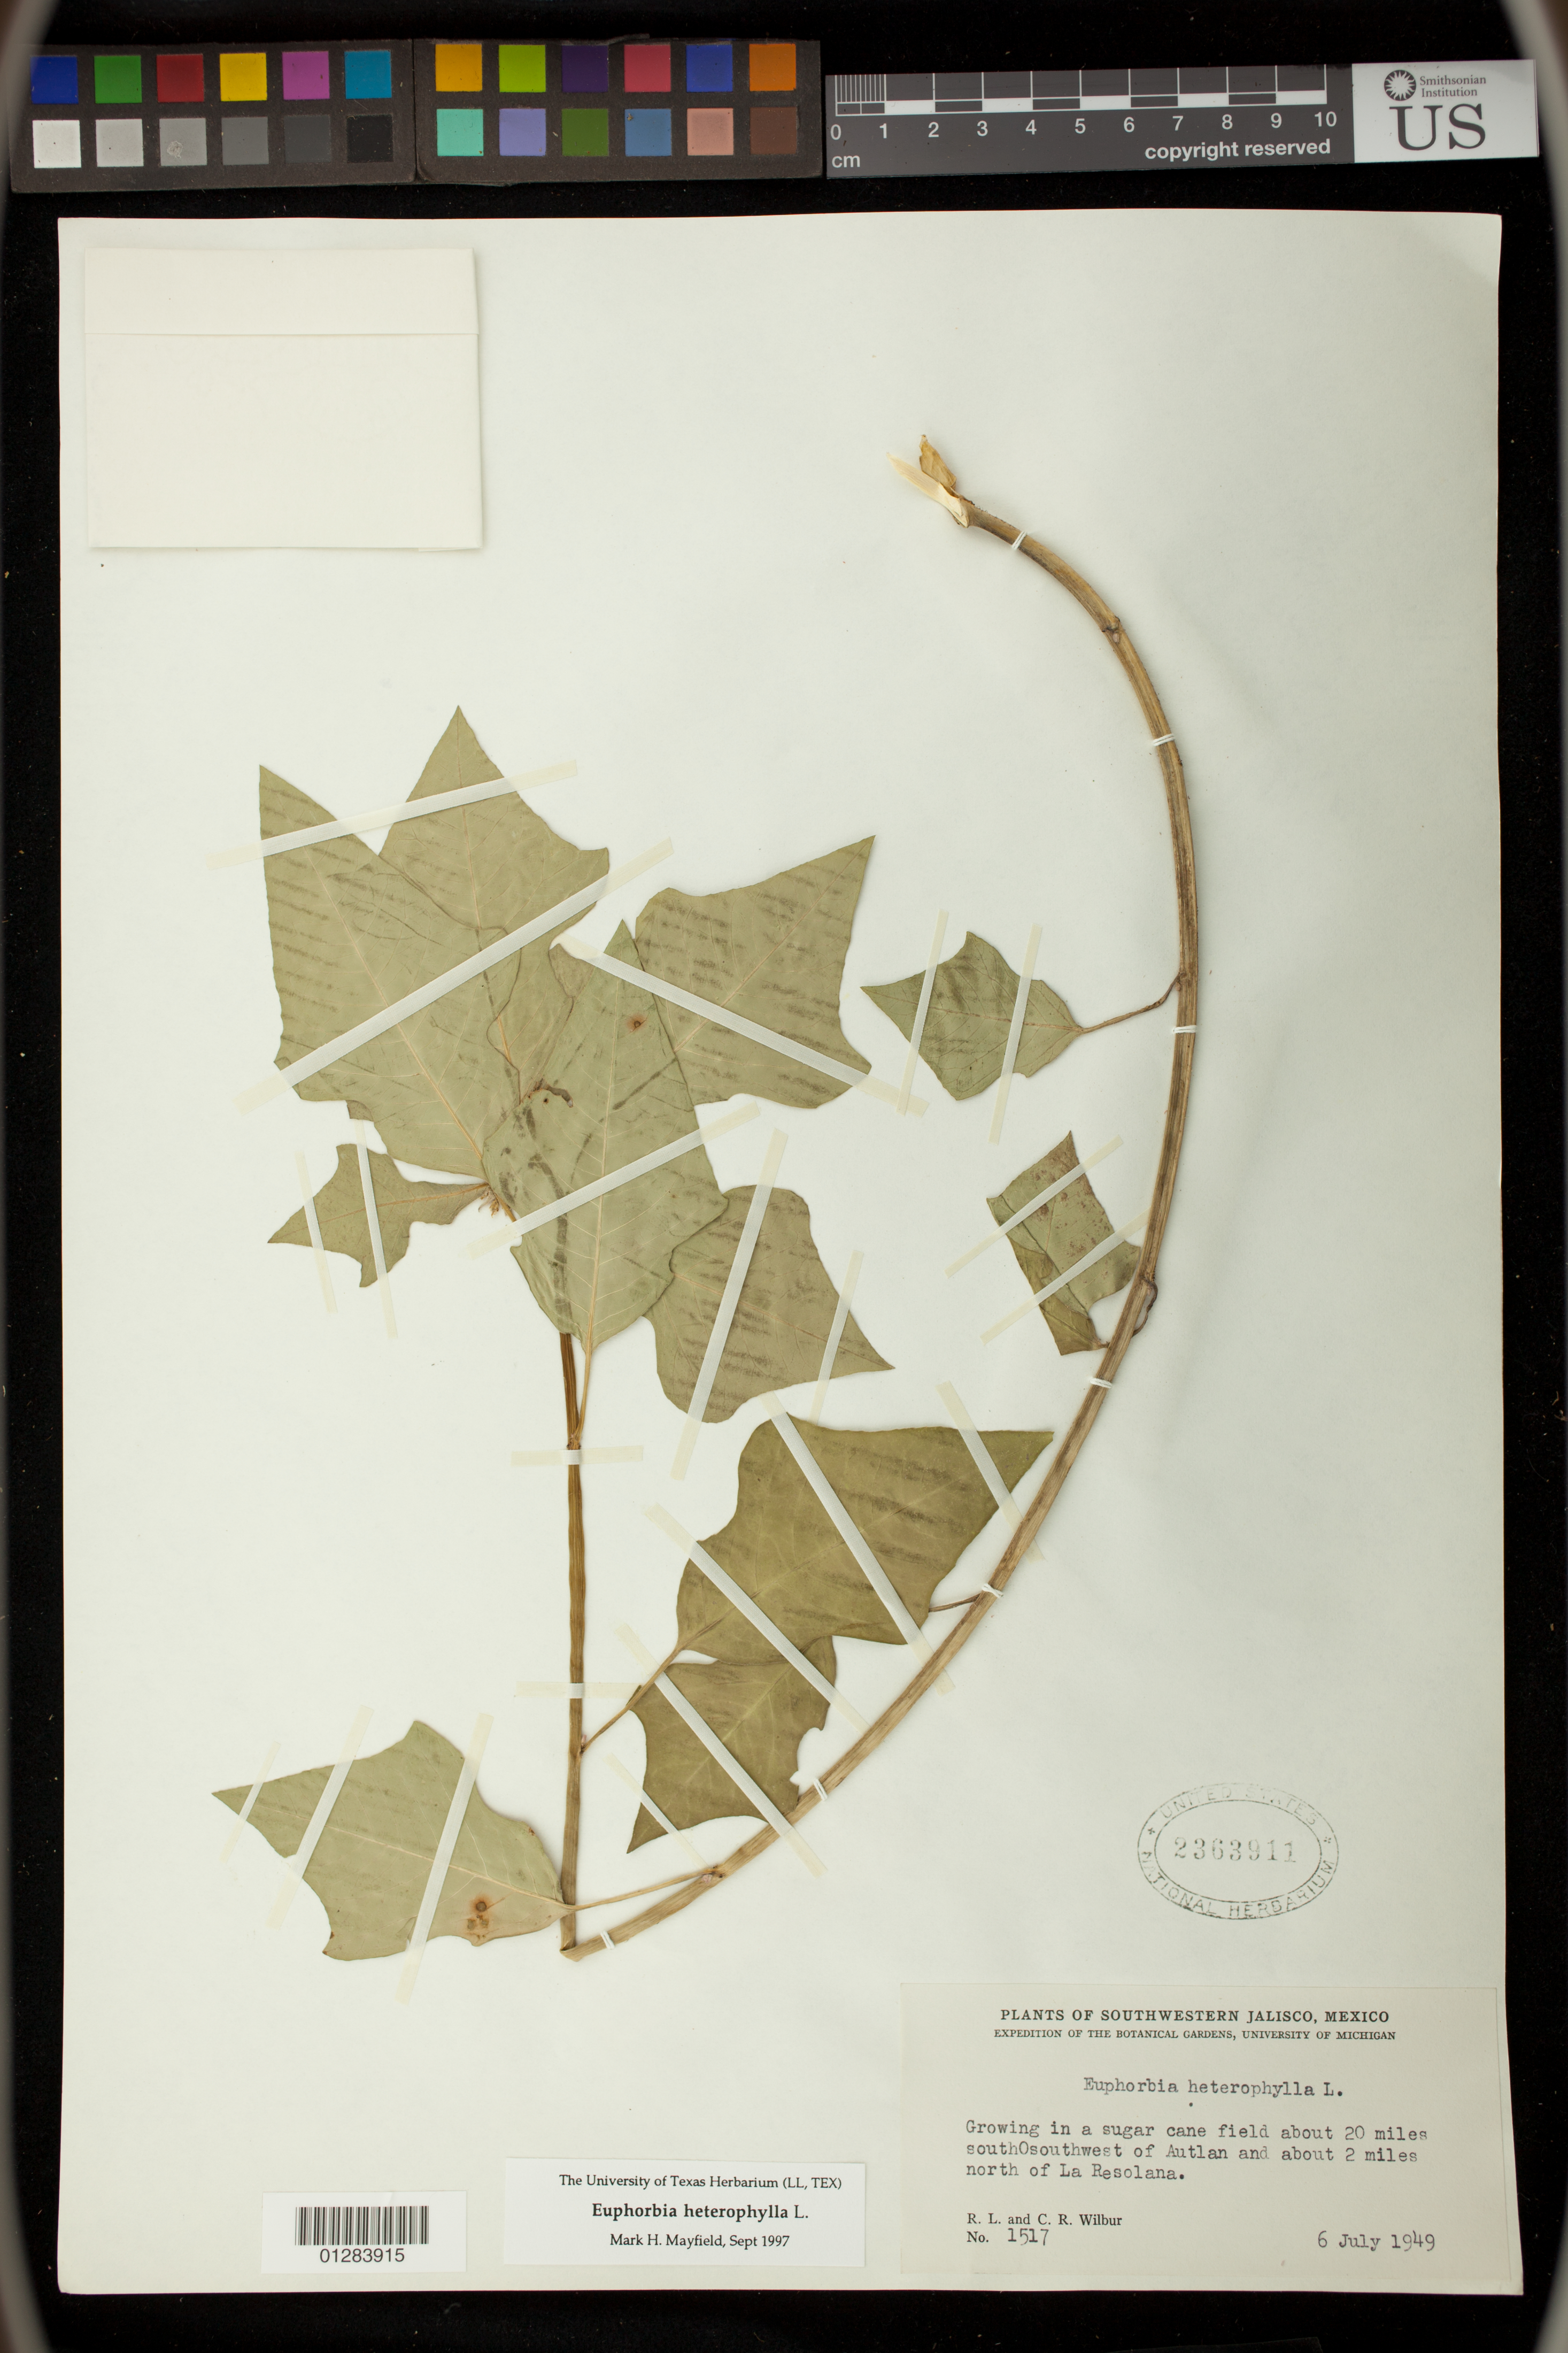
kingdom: Plantae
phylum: Tracheophyta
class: Magnoliopsida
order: Malpighiales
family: Euphorbiaceae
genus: Euphorbia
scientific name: Euphorbia heterophylla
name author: L.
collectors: R. L. Wilbur & C. Wilbur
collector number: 1517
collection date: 1949-07-06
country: Mexico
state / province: Jalisco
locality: Growing in a sugar cane field about 20 miles south-southwest of Autlan and about 2 miles north of La Resolana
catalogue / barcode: US 2363911